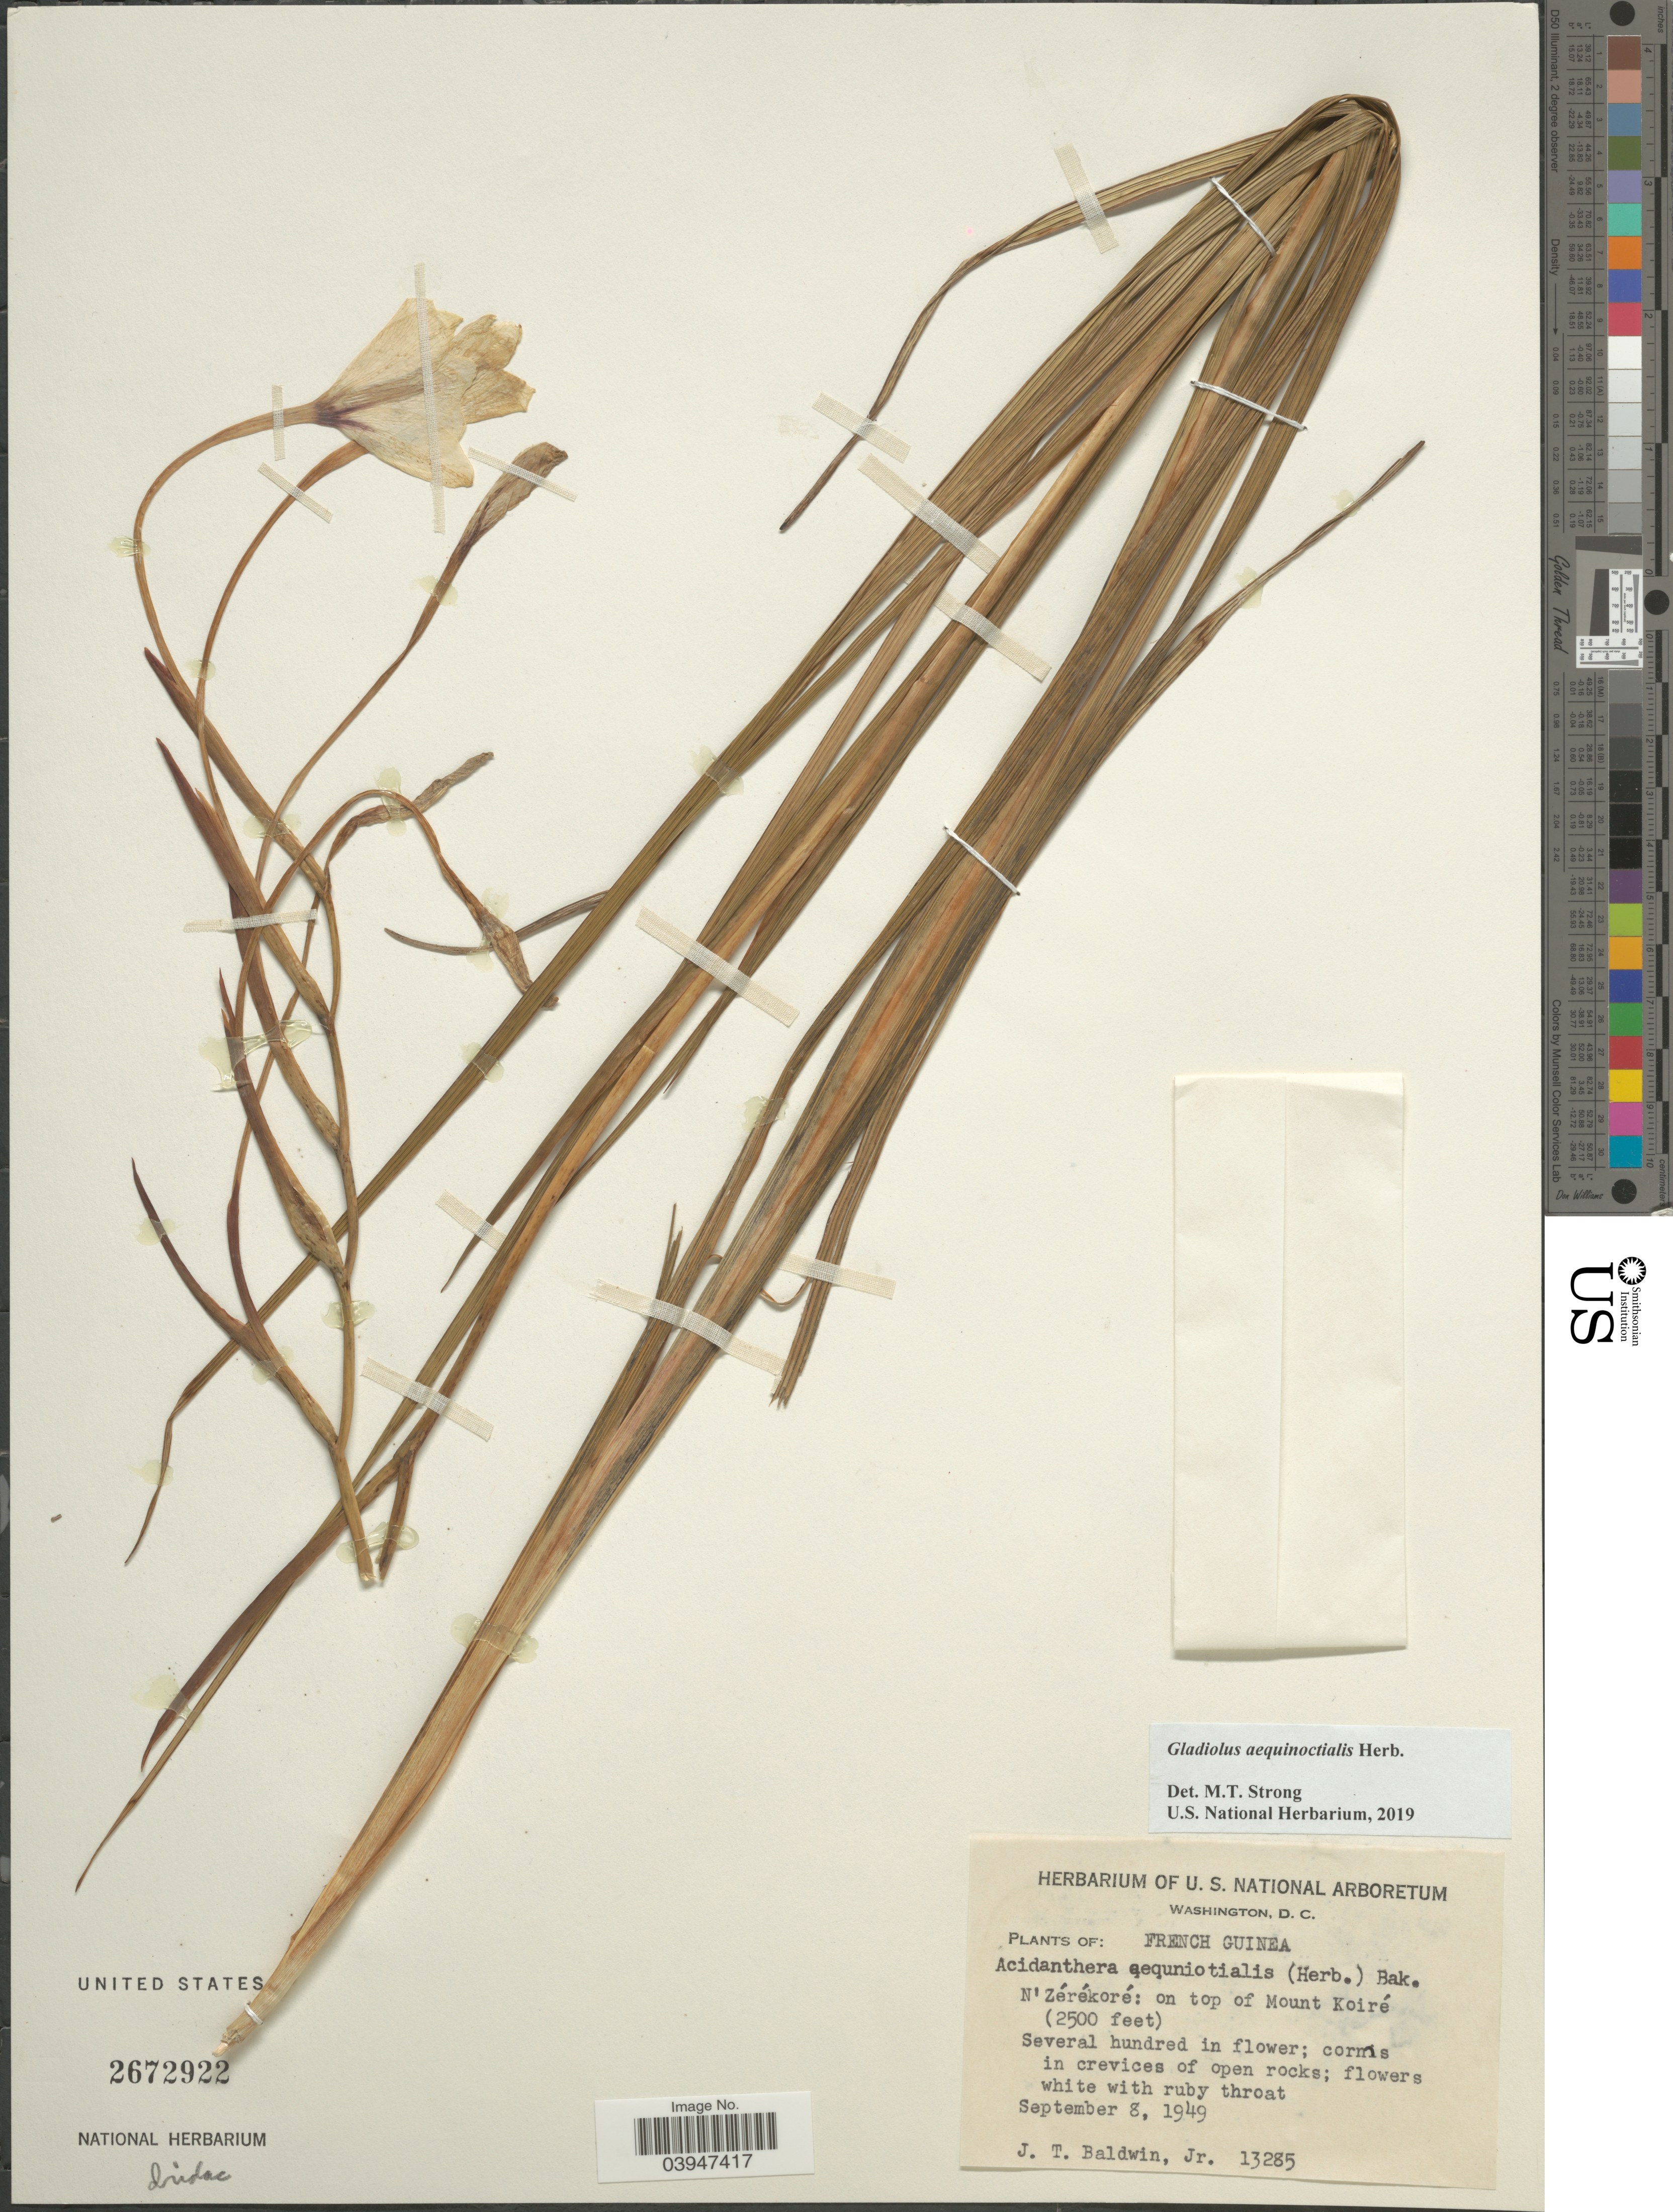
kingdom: Plantae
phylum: Tracheophyta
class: Liliopsida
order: Asparagales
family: Iridaceae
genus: Gladiolus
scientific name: Gladiolus aequinoctialis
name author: Herb.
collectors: J. T. Baldwin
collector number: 13285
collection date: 1949-09-08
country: Guinea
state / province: Nzérékoré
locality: French Guinea. On top of Mount Koiré.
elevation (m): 762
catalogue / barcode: US 2672922